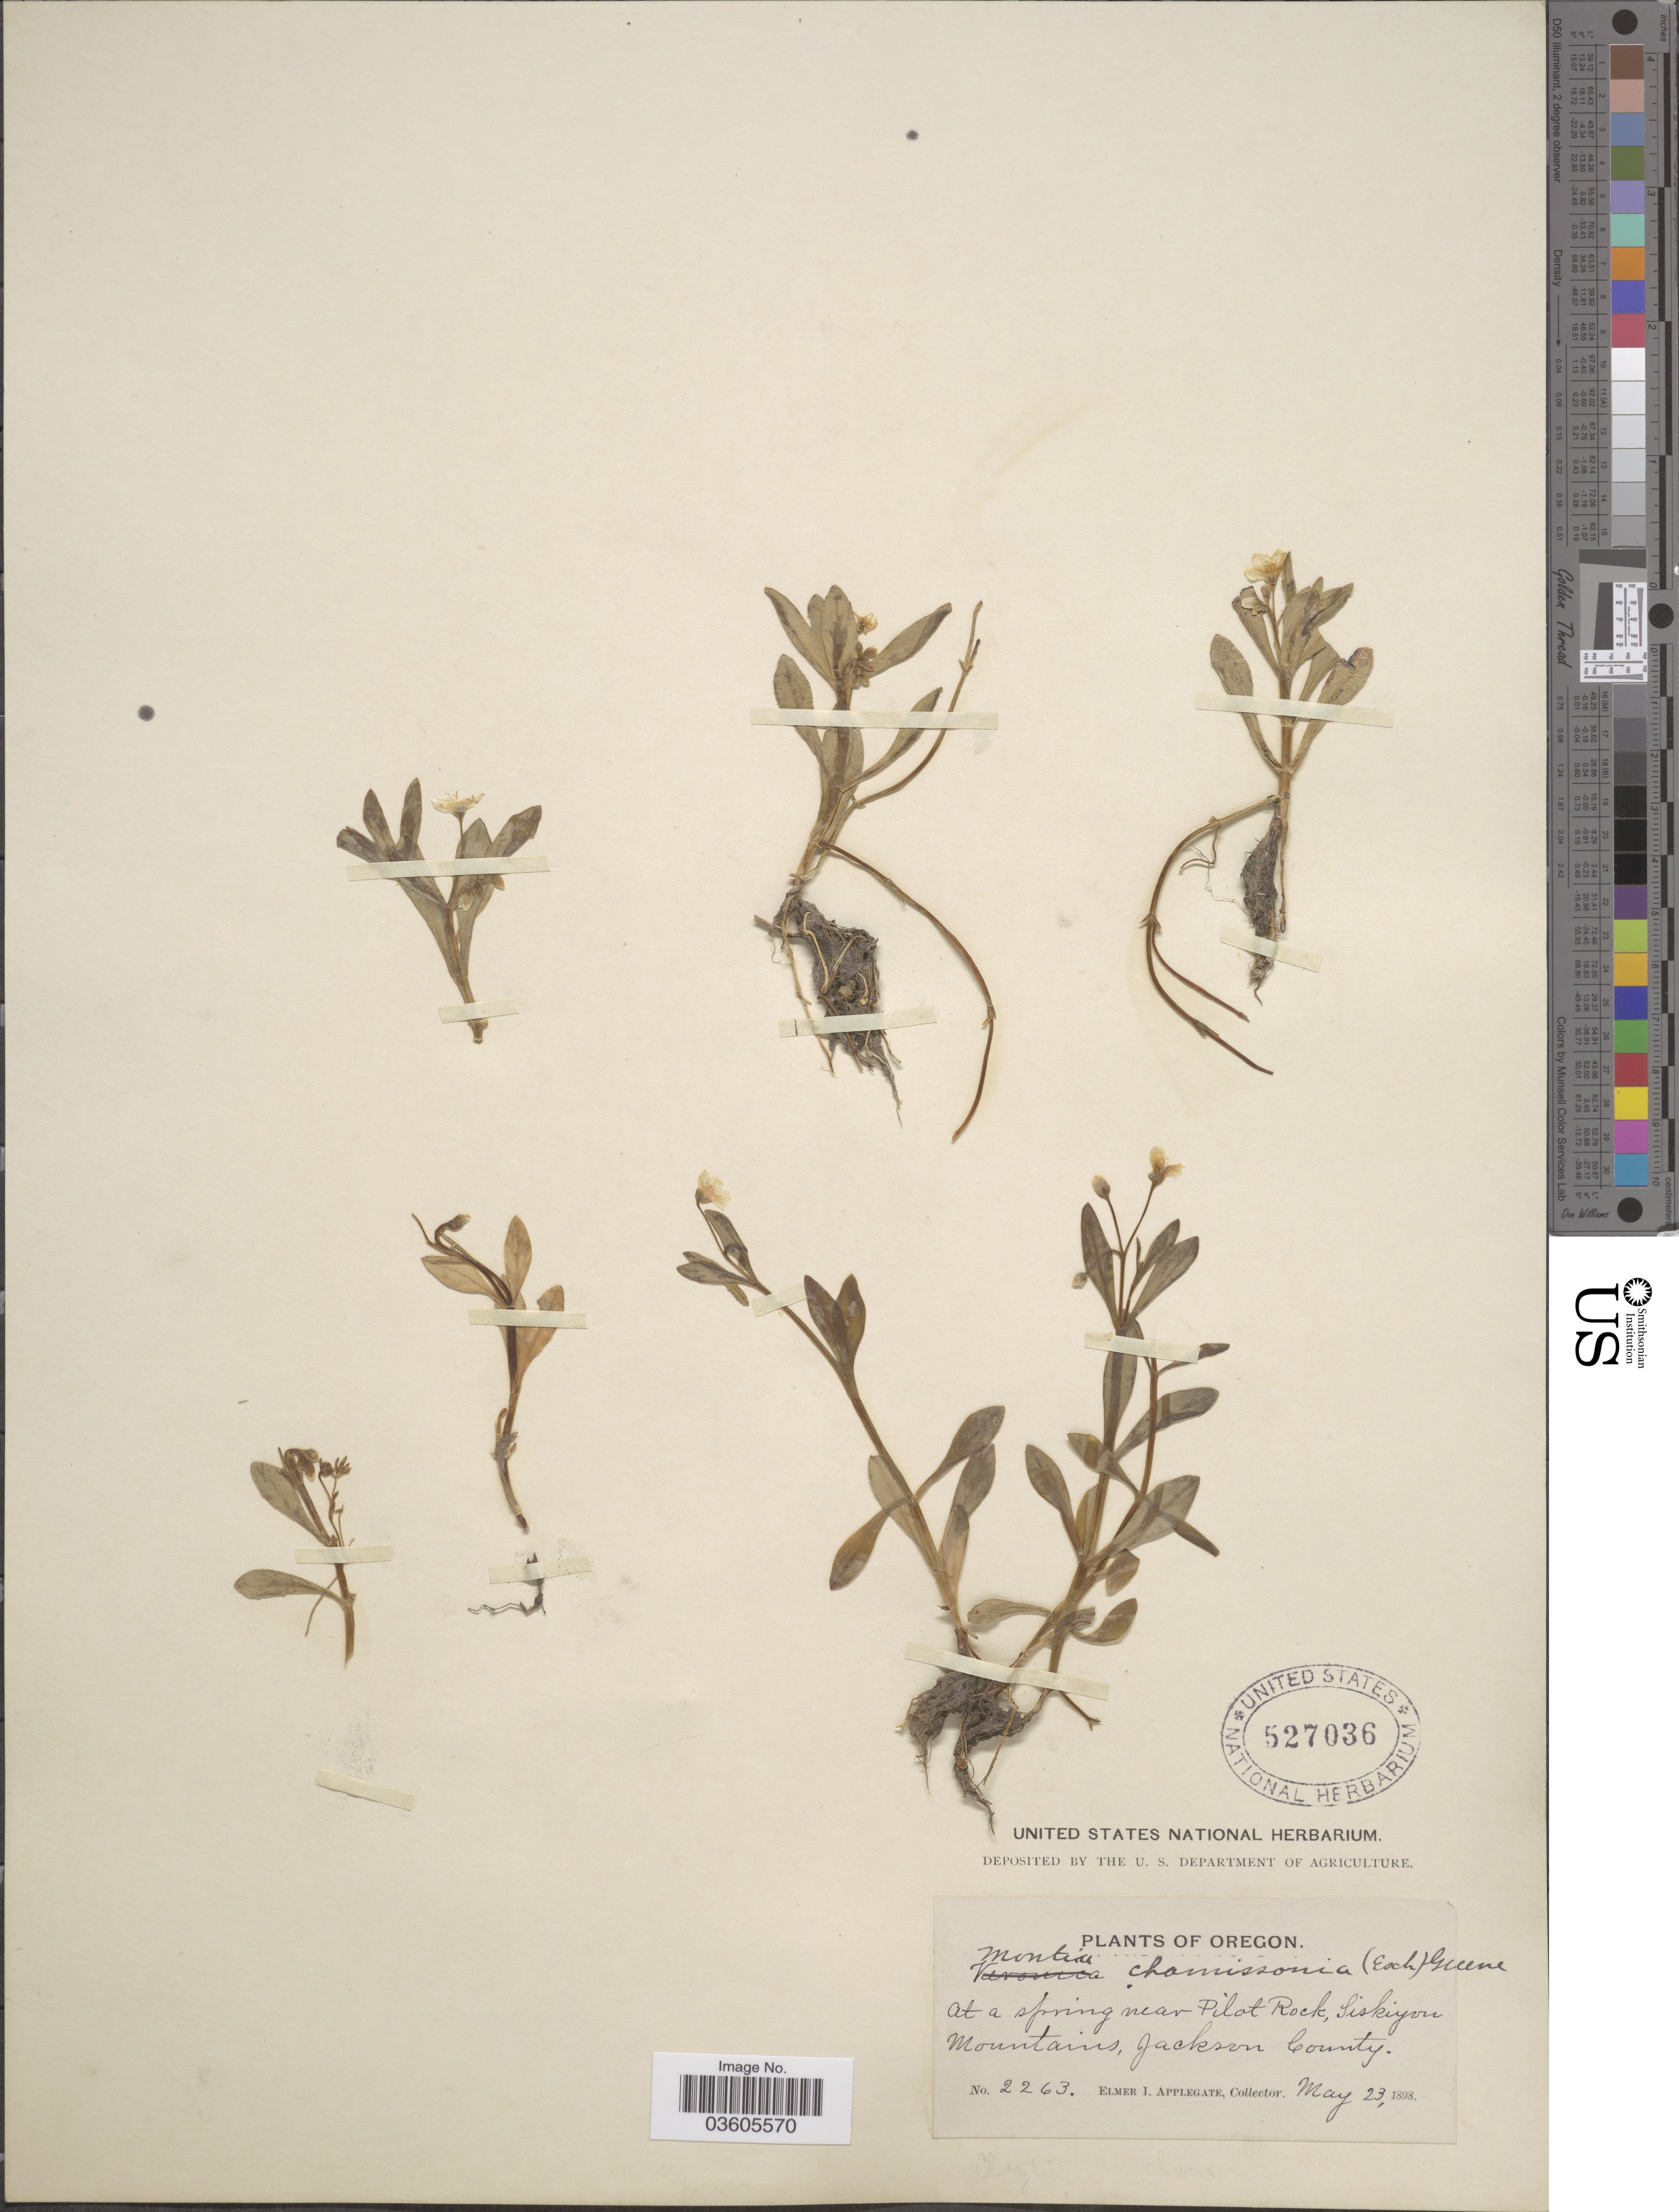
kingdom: Plantae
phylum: Tracheophyta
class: Magnoliopsida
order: Caryophyllales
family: Montiaceae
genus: Montia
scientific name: Montia chamissoi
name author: (Ledeb. ex Spreng.) Greene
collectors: E. I. Applegate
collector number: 2263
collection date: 1898-05-23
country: United States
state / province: Oregon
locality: At a spring near Pilot Rock, Siskiyou Mountains, Jackson County.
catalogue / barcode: US 527036